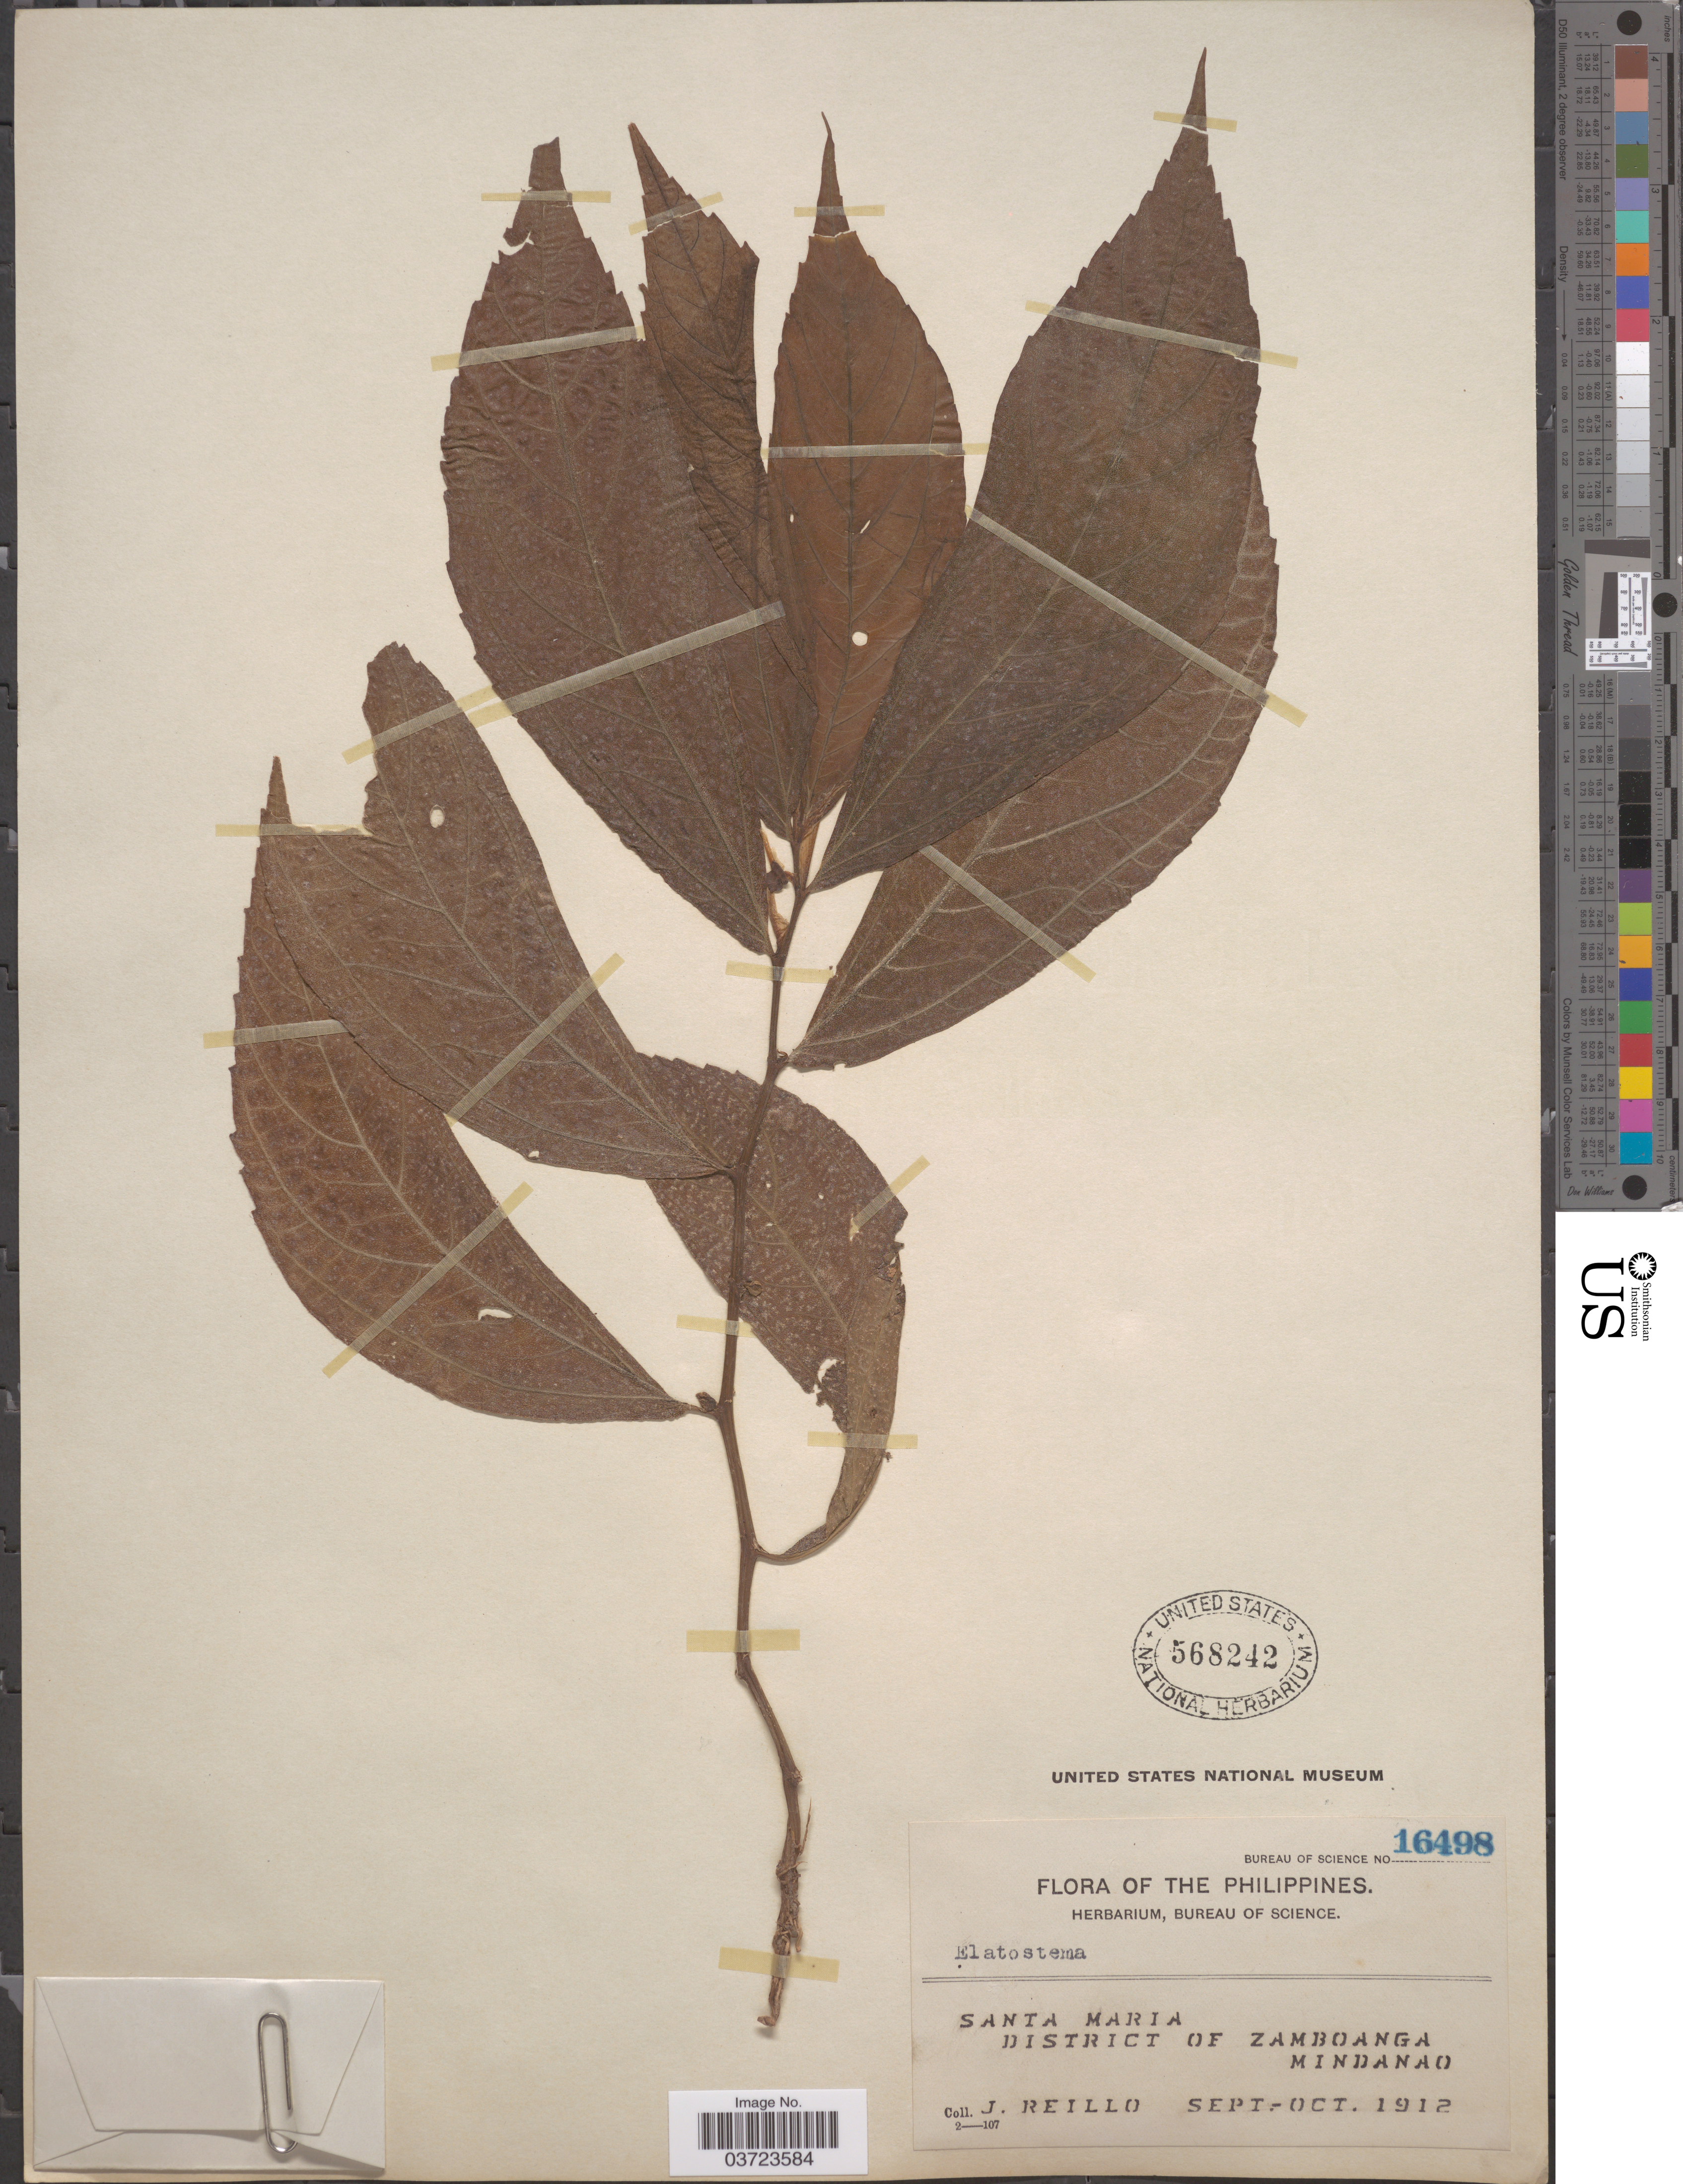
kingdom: Plantae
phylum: Tracheophyta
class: Magnoliopsida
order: Rosales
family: Urticaceae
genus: Elatostema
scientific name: Elatostema sp.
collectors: J. Reillo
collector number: Bureau of Science 16498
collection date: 1912-09/1912-10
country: Philippines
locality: Santa Maria. District of Zamboanga. Mindanao.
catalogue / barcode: US 568242